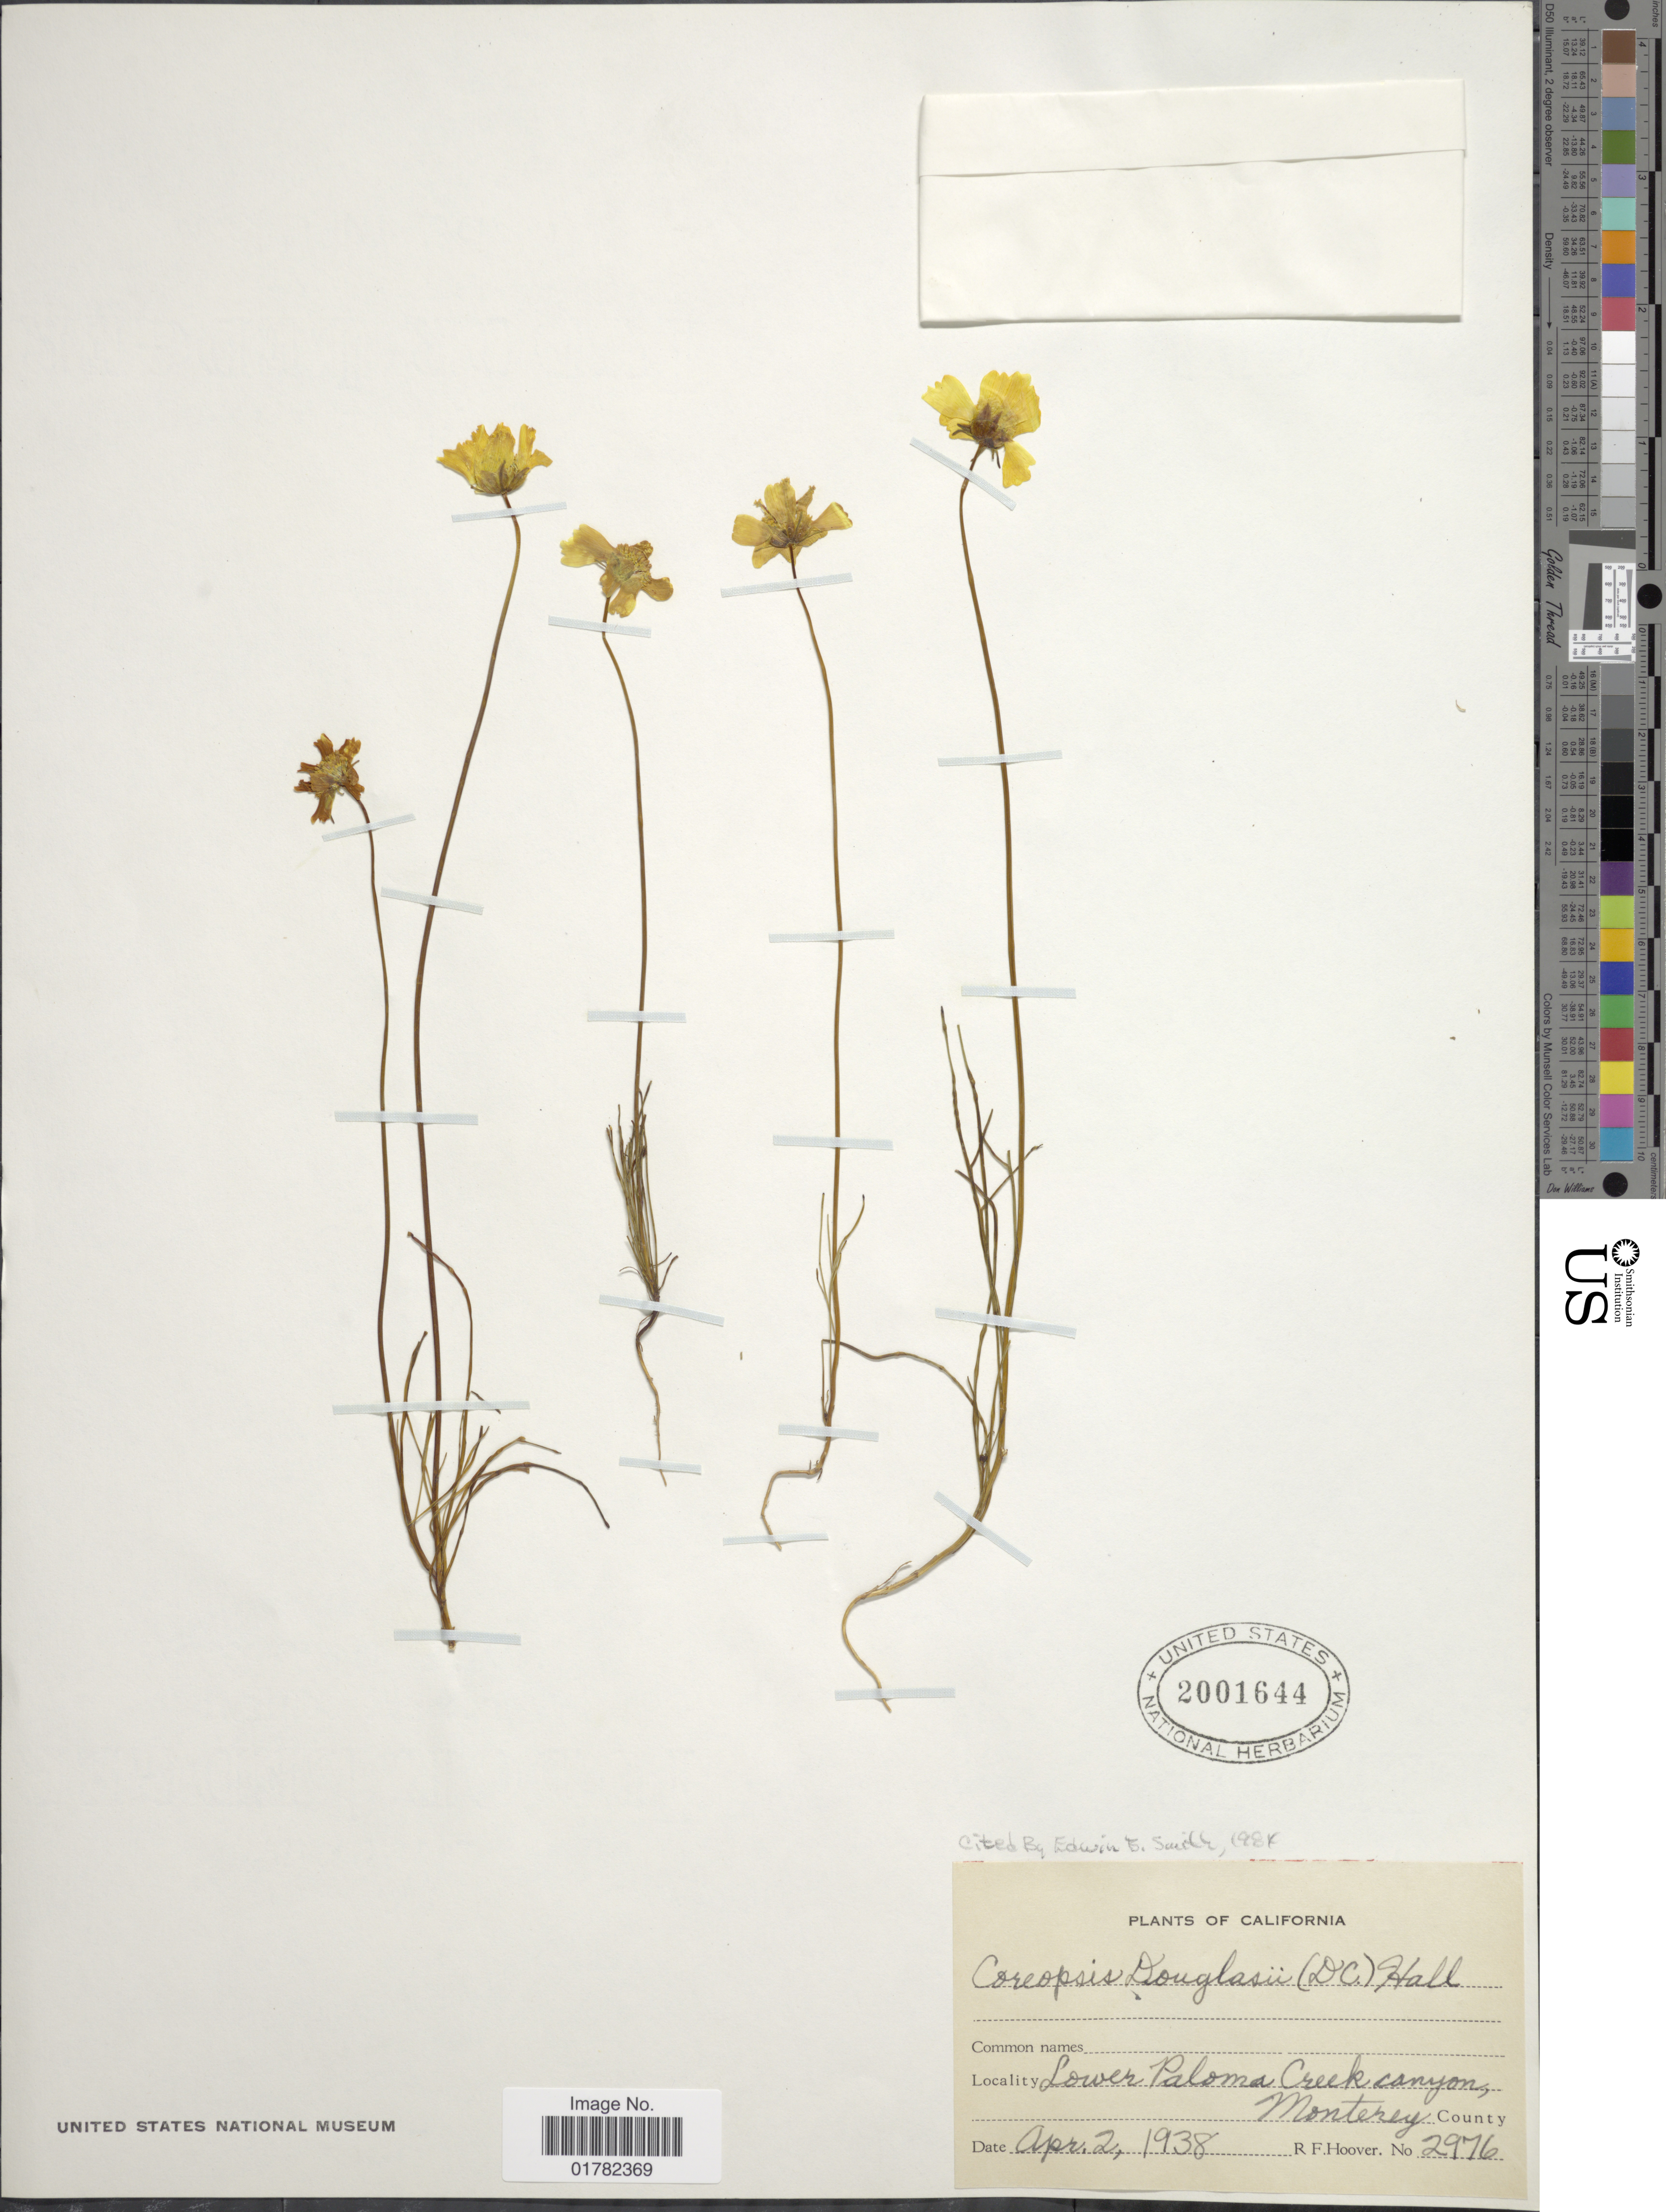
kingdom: Plantae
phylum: Tracheophyta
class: Magnoliopsida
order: Asterales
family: Asteraceae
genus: Coreopsis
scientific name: Coreopsis douglasii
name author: (DC.) H.M. Hall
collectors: R. F. Hoover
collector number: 2976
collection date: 1938-04-02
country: United States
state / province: California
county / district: Monterey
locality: Lower Paloma Creek canyon, Monterey County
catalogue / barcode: US 2001644